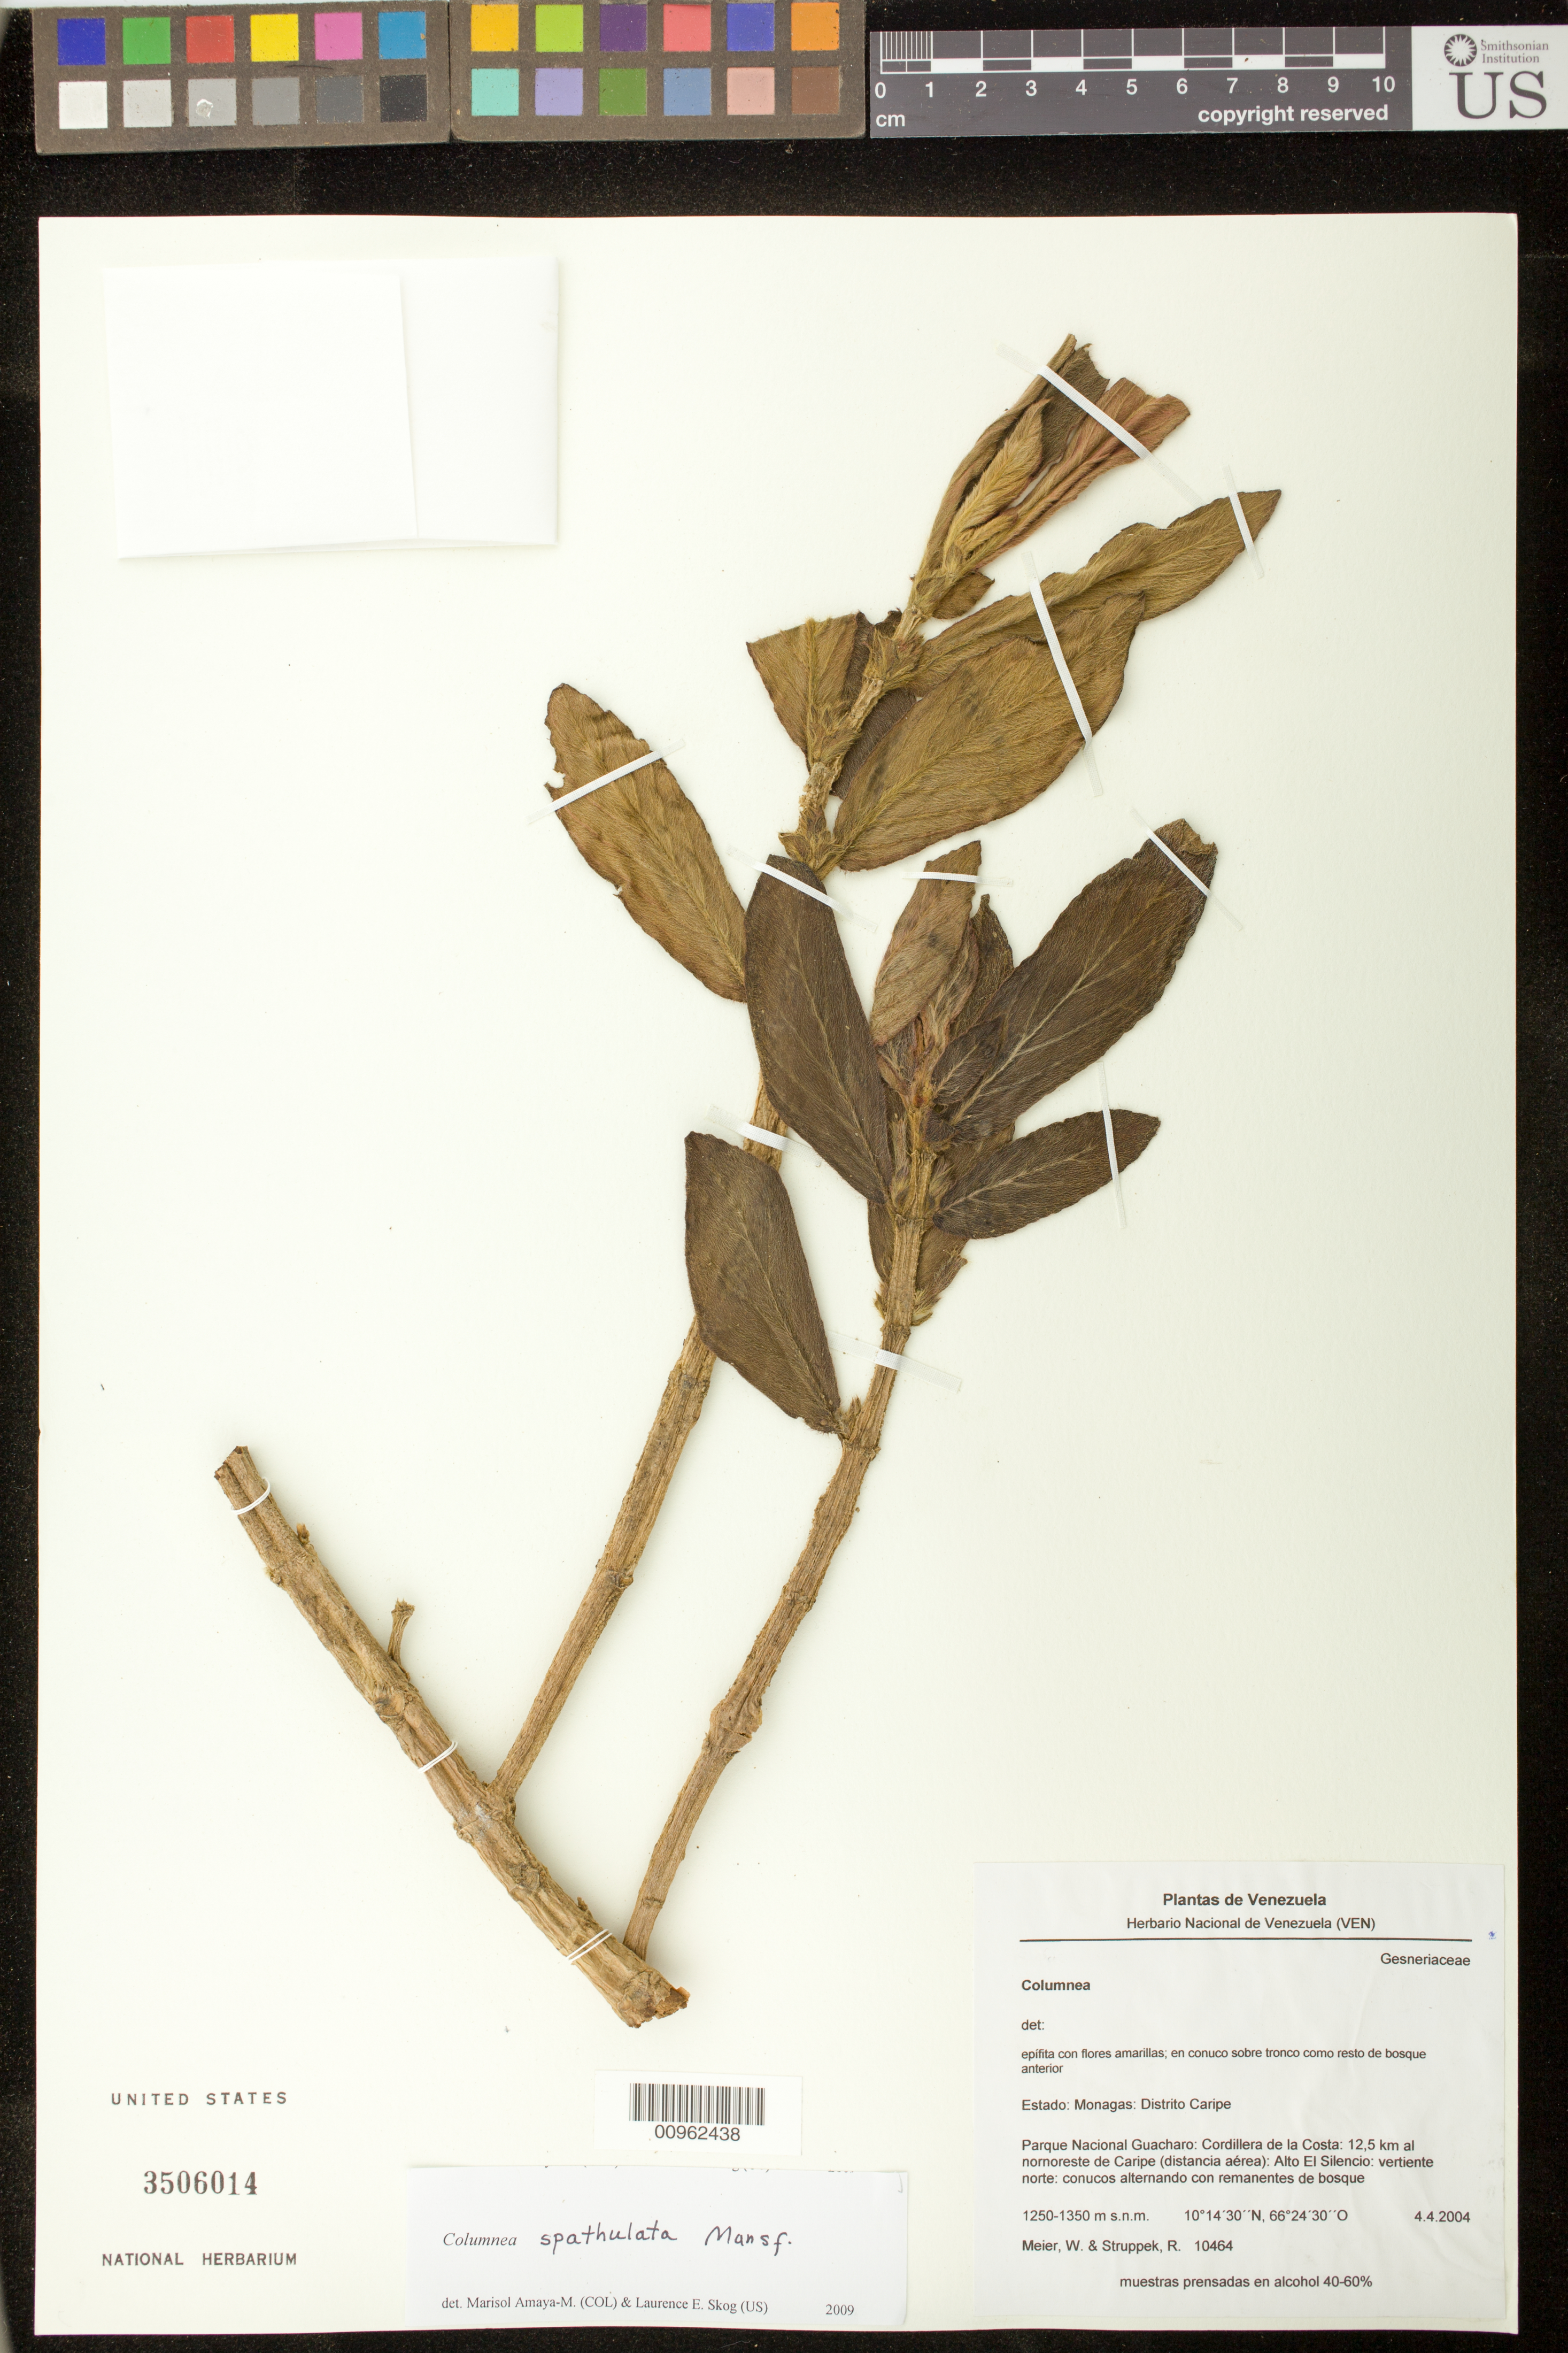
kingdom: Plantae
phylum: Tracheophyta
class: Magnoliopsida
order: Lamiales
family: Gesneriaceae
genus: Columnea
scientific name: Columnea spathulata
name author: Mansf.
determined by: Amaya-Márquez, M.; Skog, Laurence E.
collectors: W. Meier & R. Struppek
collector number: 10464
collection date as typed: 04 Apr 2004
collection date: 2004-04-04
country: Venezuela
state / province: Monagas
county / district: Caripe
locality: Estado: Monagas. Distrito Caripe. Parque Nacional Guacharo, Cordillera de la Costa, 12.5 km al nornoreste de Caripe (distancia aérea), Alto El Silencio, vertiente norte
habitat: Conucos alternando con remanentes de bosque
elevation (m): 1250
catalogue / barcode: US 3506014